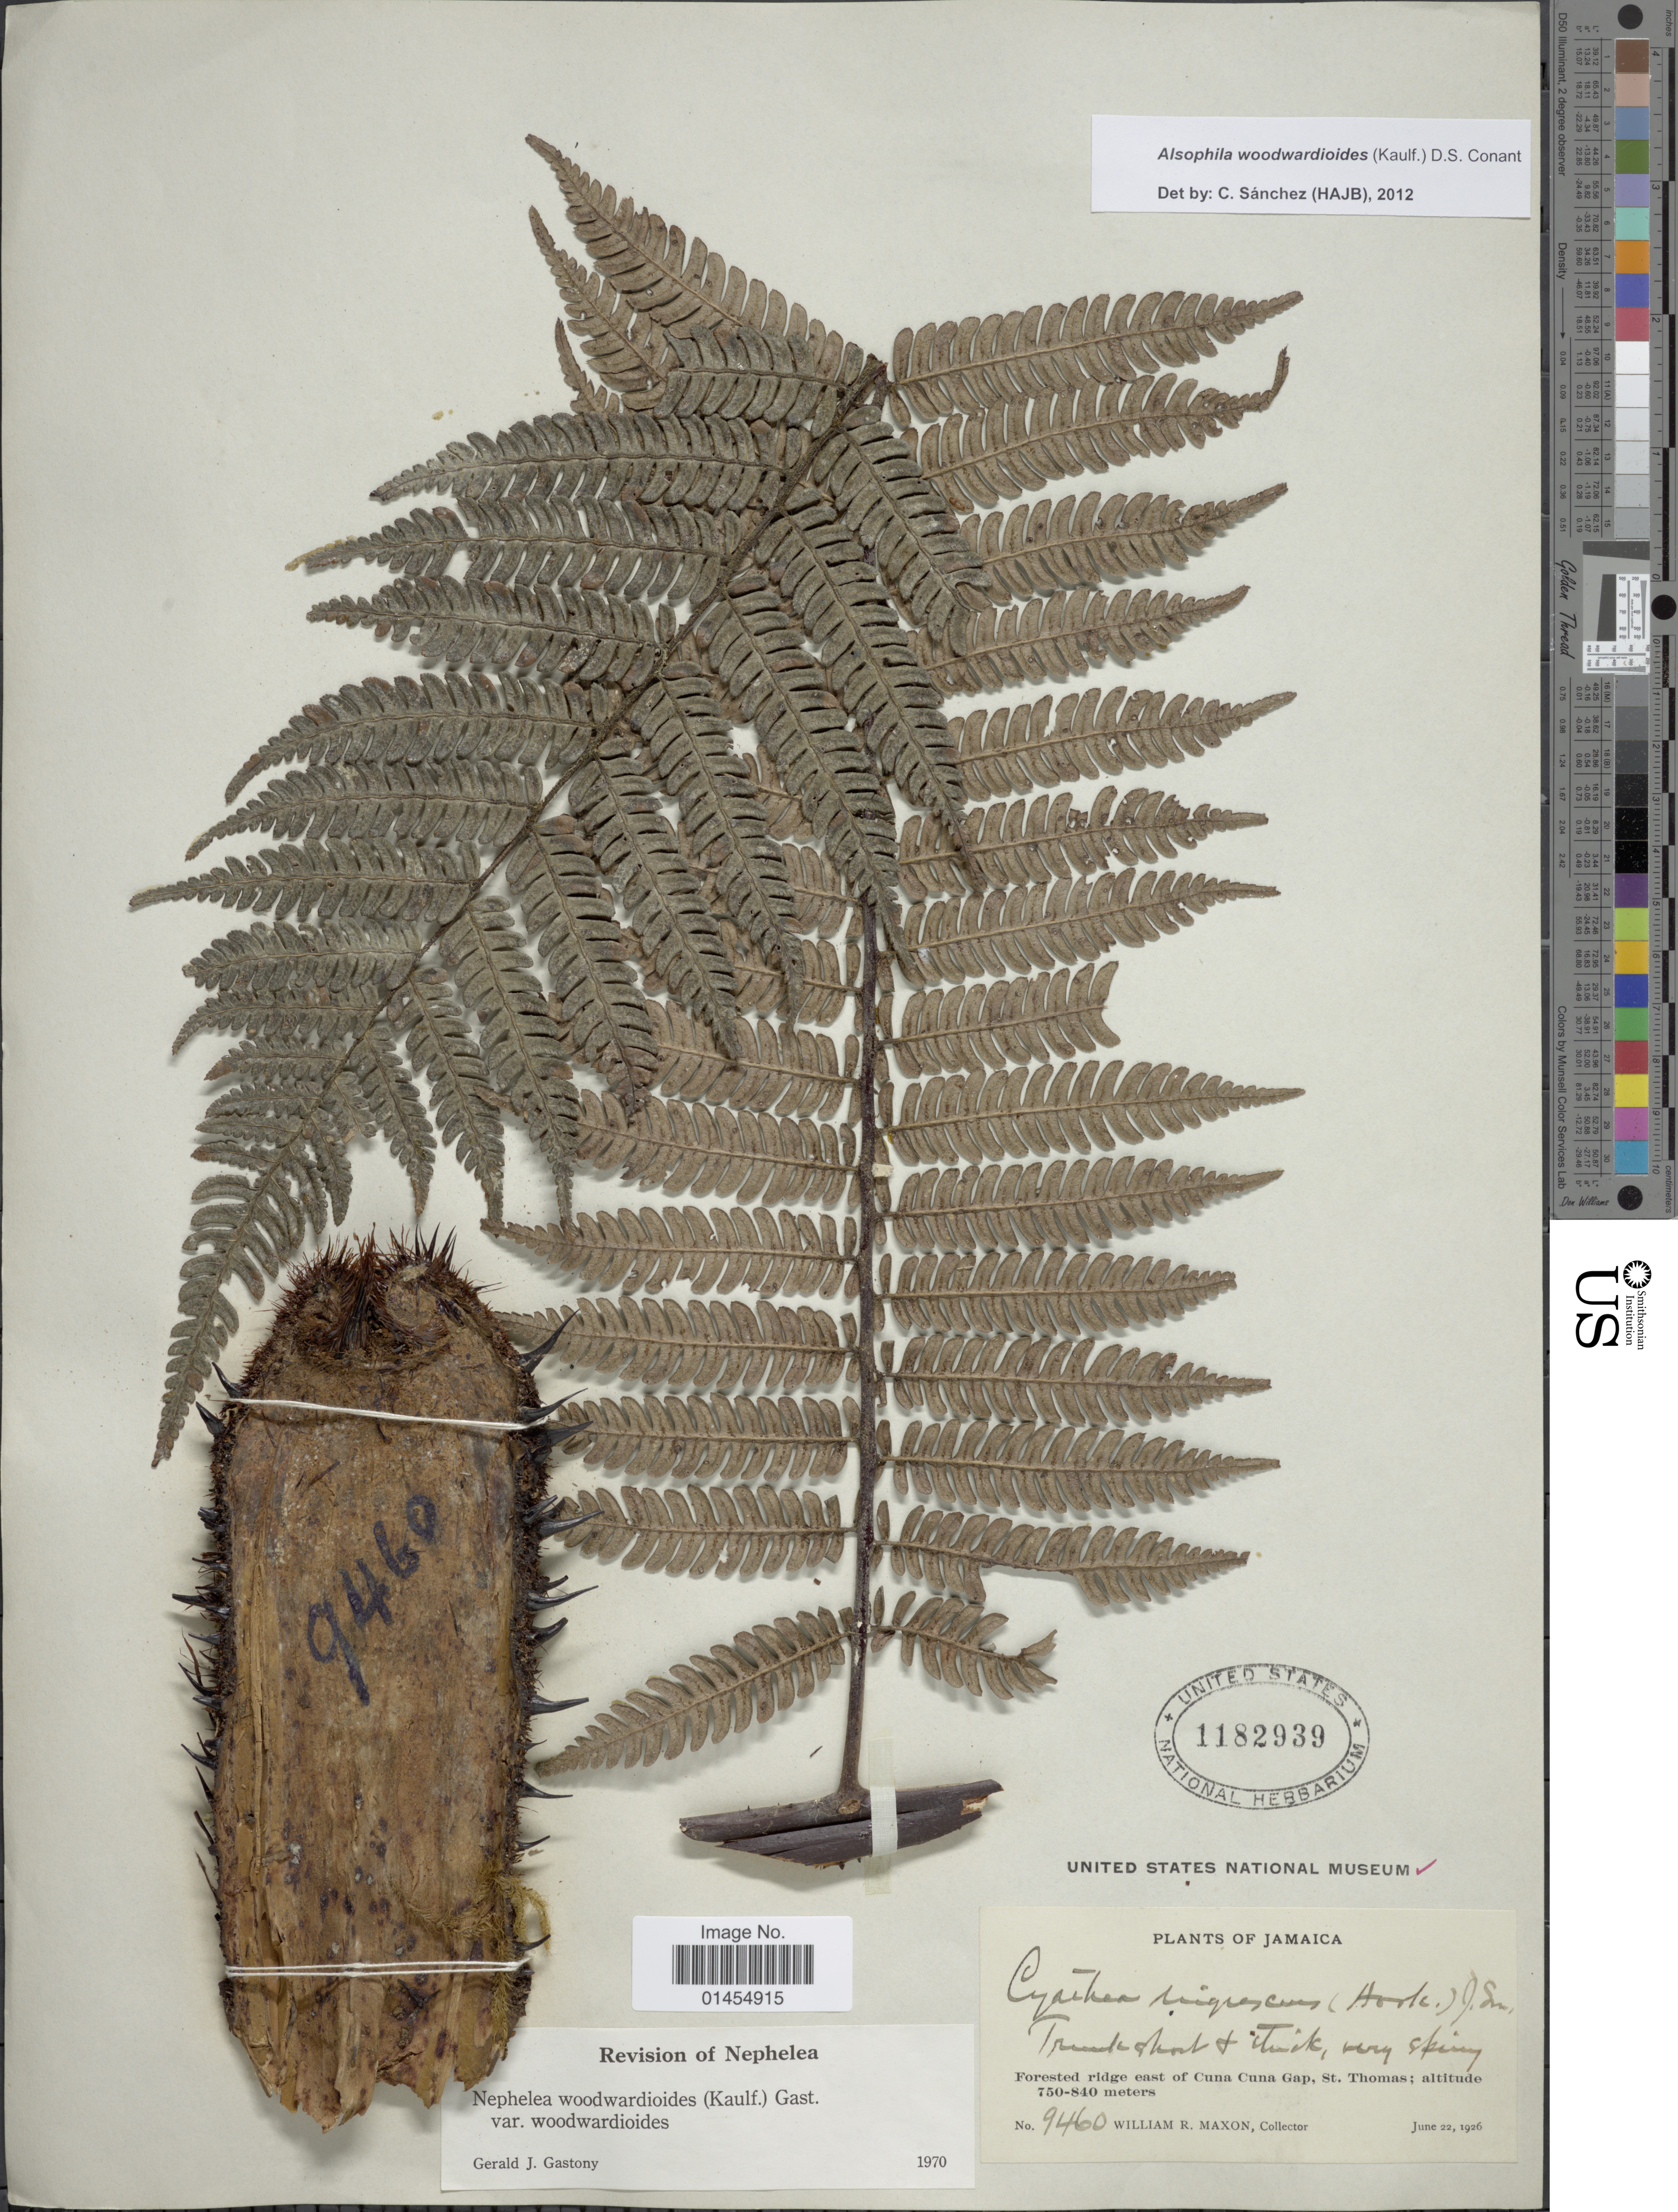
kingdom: Plantae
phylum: Tracheophyta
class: Polypodiopsida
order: Cyatheales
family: Cyatheaceae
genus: Alsophila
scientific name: Alsophila woodwardioides var. woodwardioides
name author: (Kaulf.) D.S. Conant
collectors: W. R. Maxon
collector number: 9460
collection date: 1926-06-22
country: Jamaica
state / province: Saint Thomas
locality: Forested ridge east of Cuna Cuna Gap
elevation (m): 750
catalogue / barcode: US 1182939